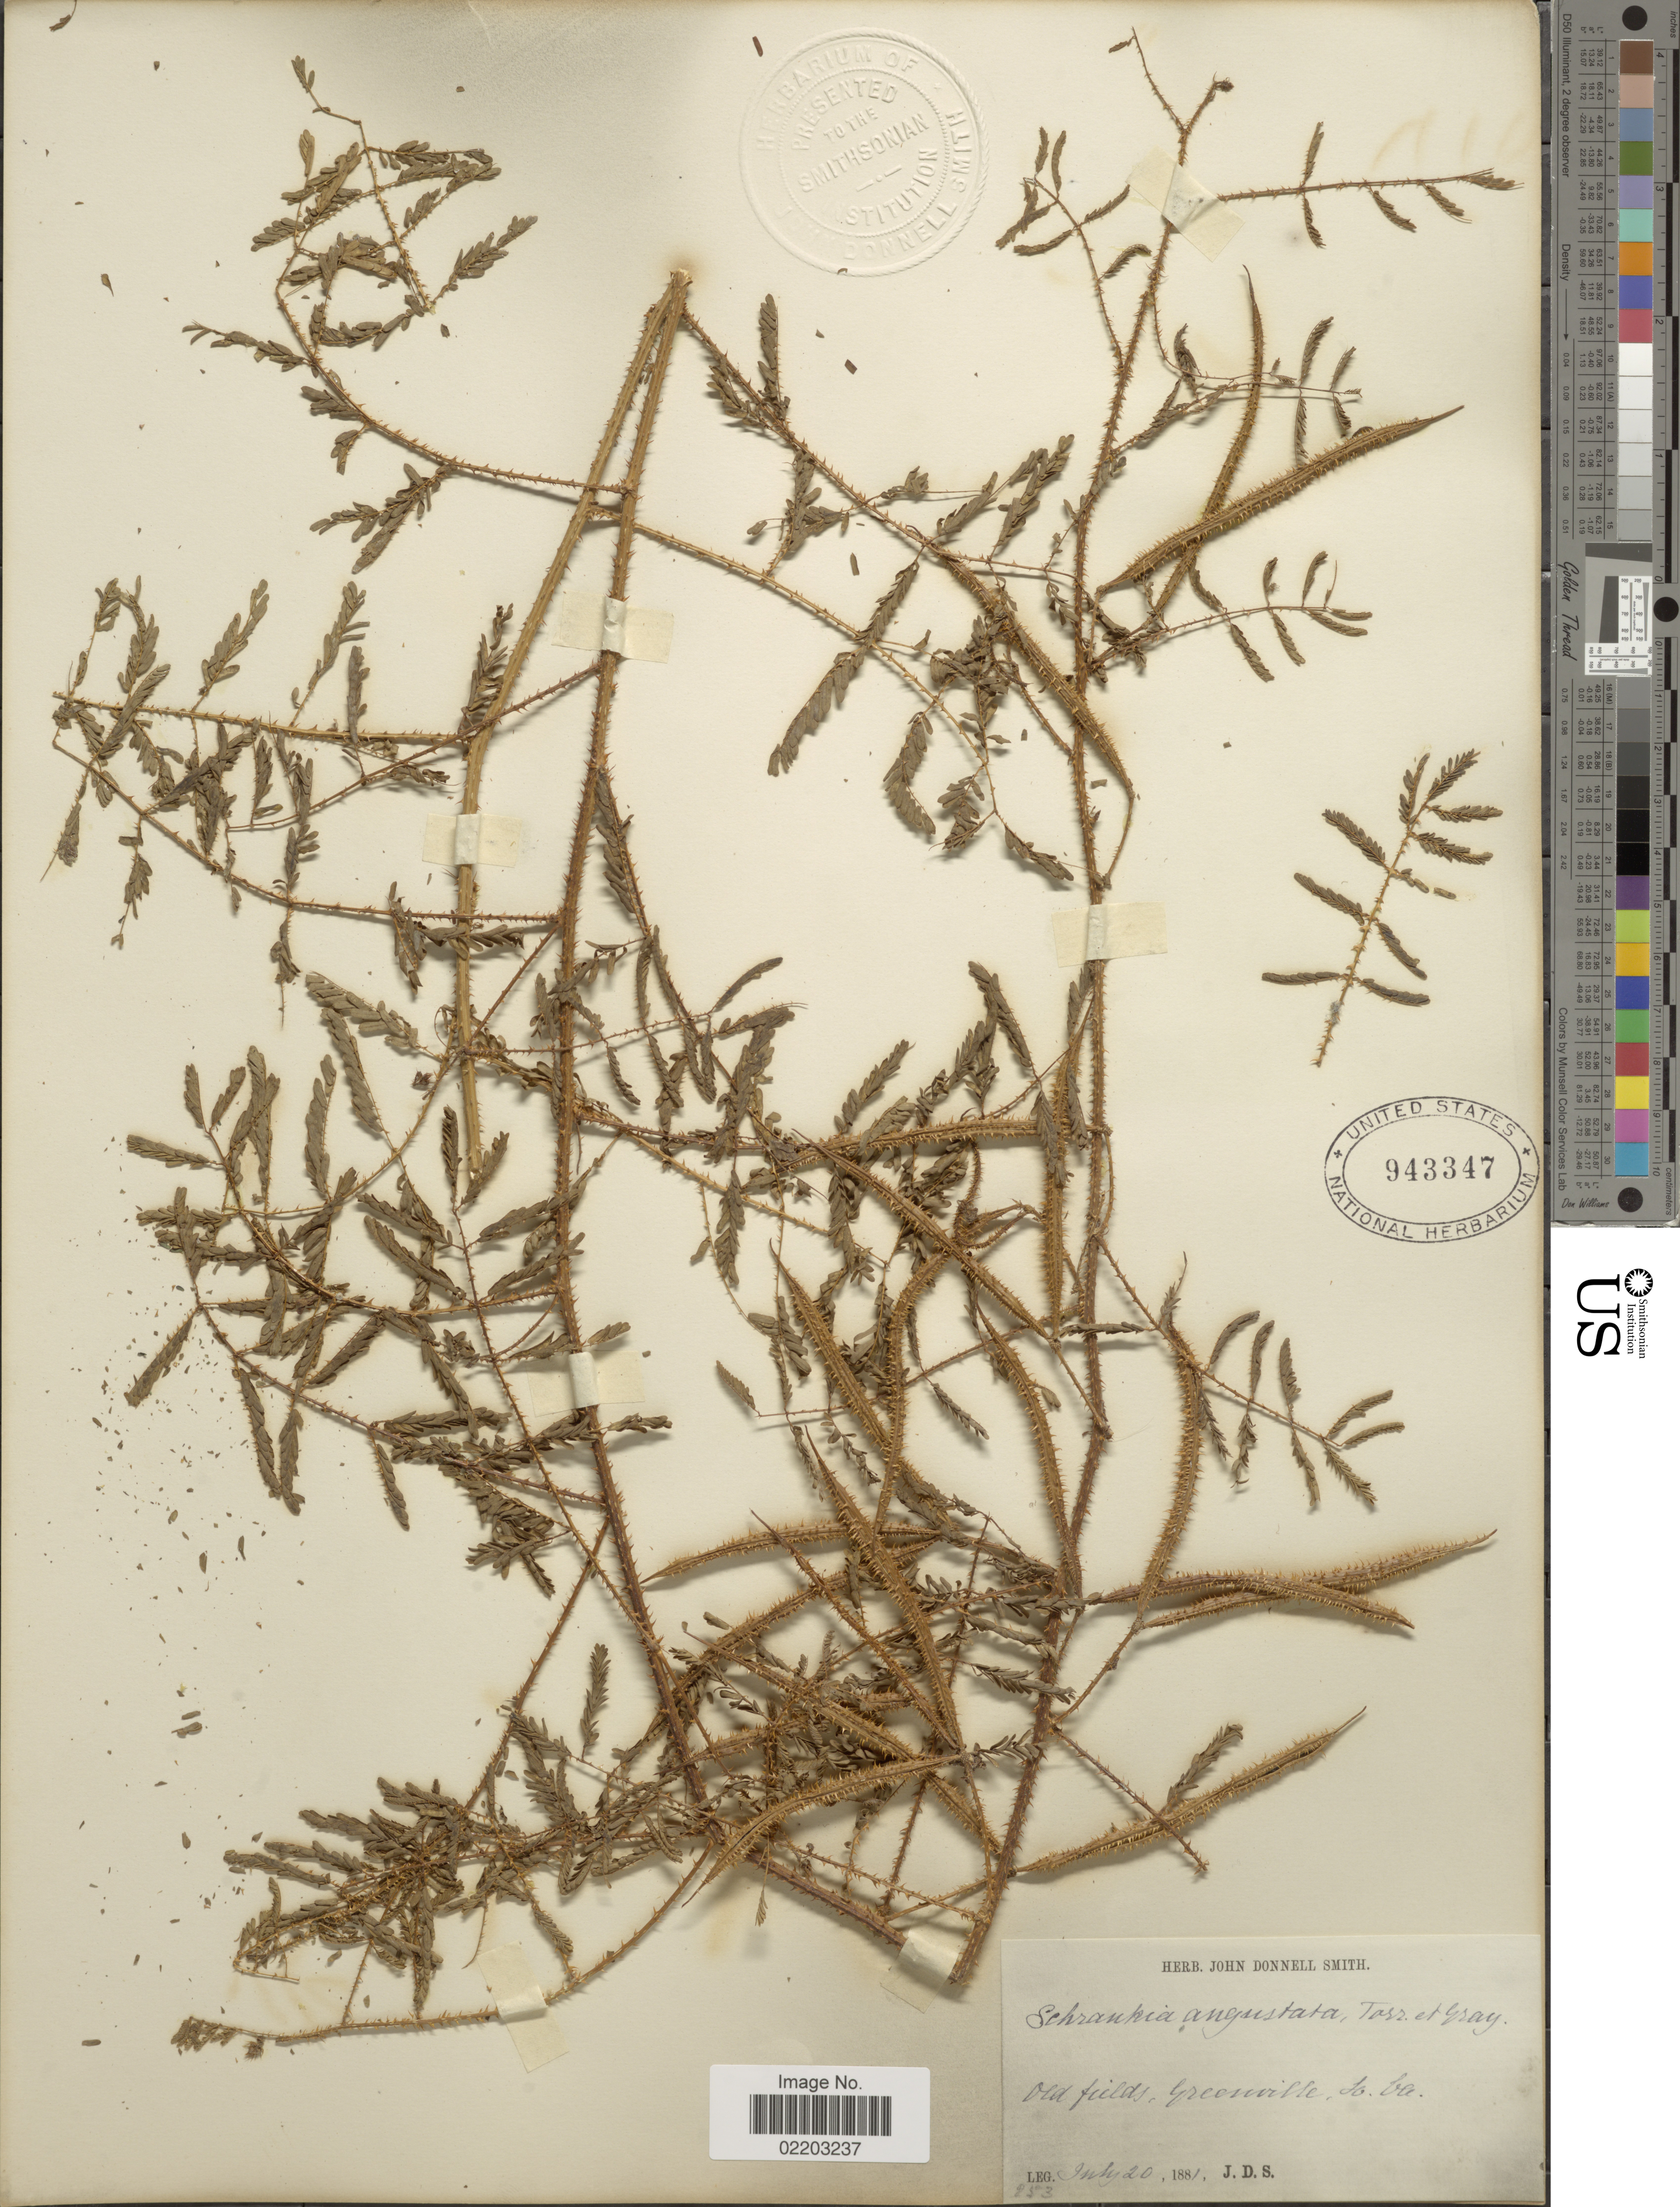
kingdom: Plantae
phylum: Tracheophyta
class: Magnoliopsida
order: Fabales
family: Fabaceae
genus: Mimosa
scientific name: Mimosa microphylla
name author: Dryand.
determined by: Strong, M. T., (US), Smithsonian Institution - National Museum of Natural History (UNITED STATES)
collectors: J. Donnell Smith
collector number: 253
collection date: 1881-07-20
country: United States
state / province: South Carolina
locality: Old fields, Greenville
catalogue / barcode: US 943347